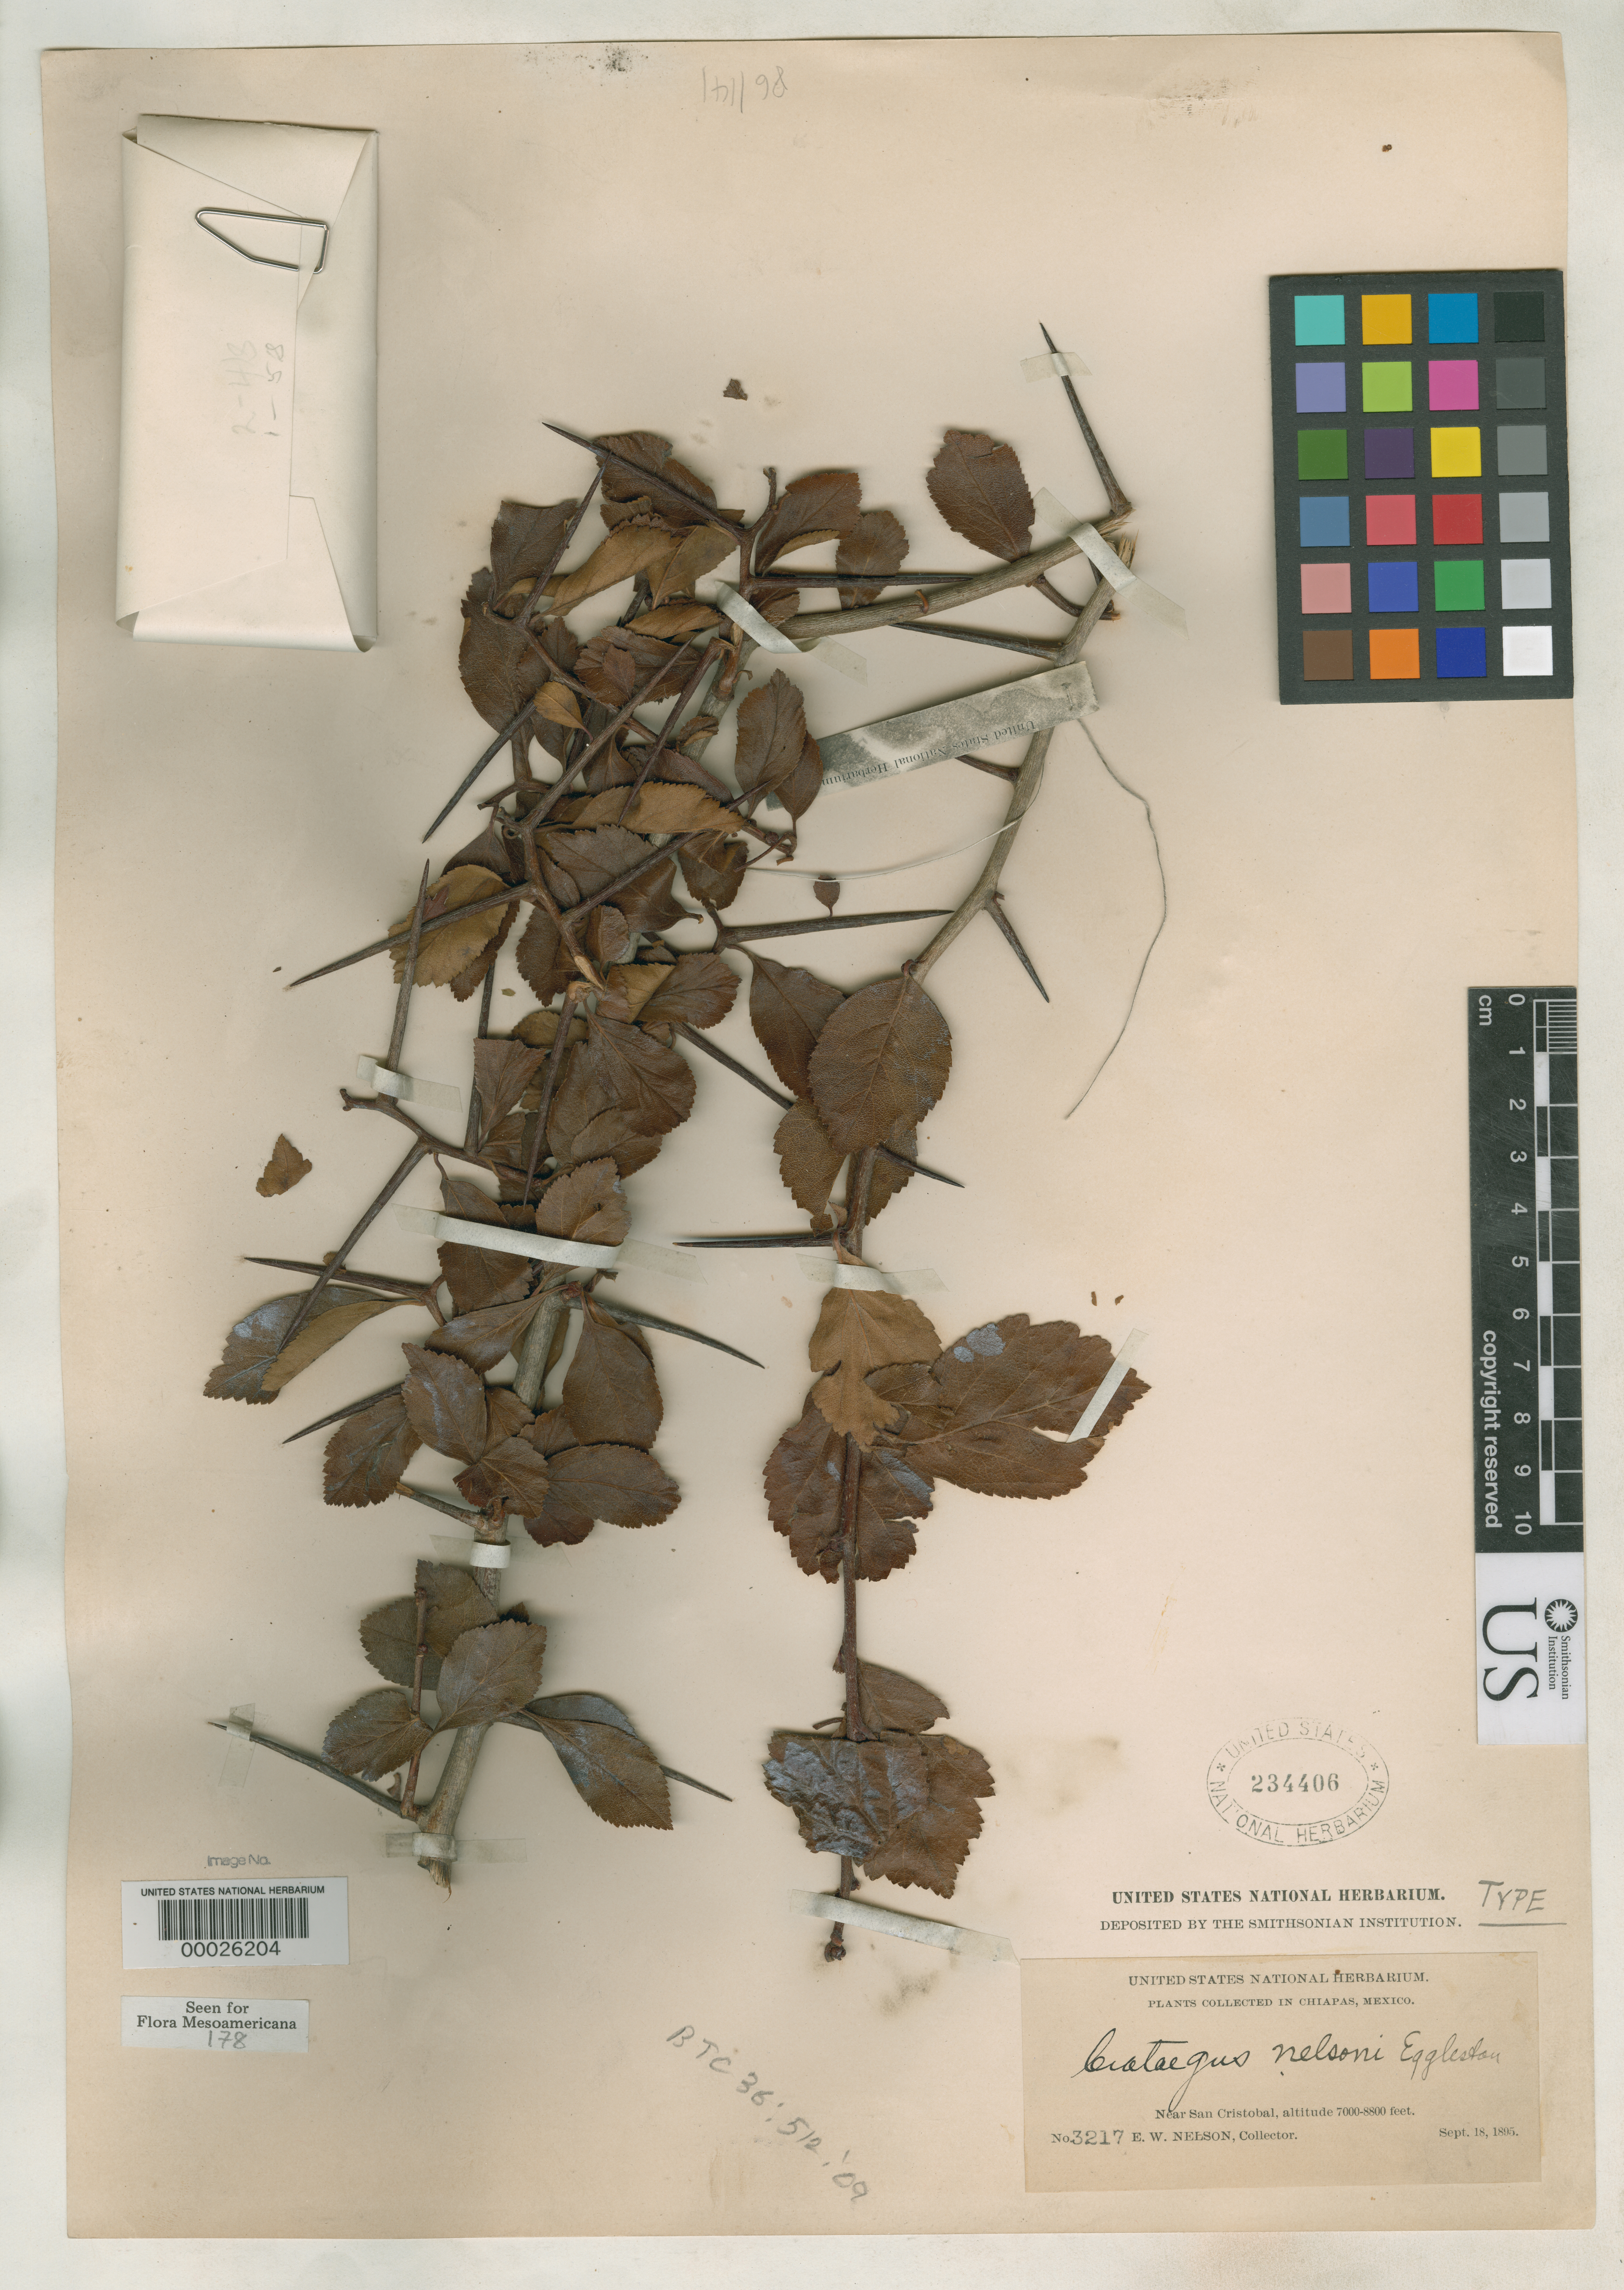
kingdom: Plantae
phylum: Tracheophyta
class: Magnoliopsida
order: Rosales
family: Rosaceae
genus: Crataegus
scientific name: Crataegus nelsonii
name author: Eggl.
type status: Holotype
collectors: E. W. Nelson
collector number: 3217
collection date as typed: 18 Sep 1895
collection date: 1895-09-18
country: Mexico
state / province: Chiapas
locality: Near San Cristobal.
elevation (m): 2134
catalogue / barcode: US 234406